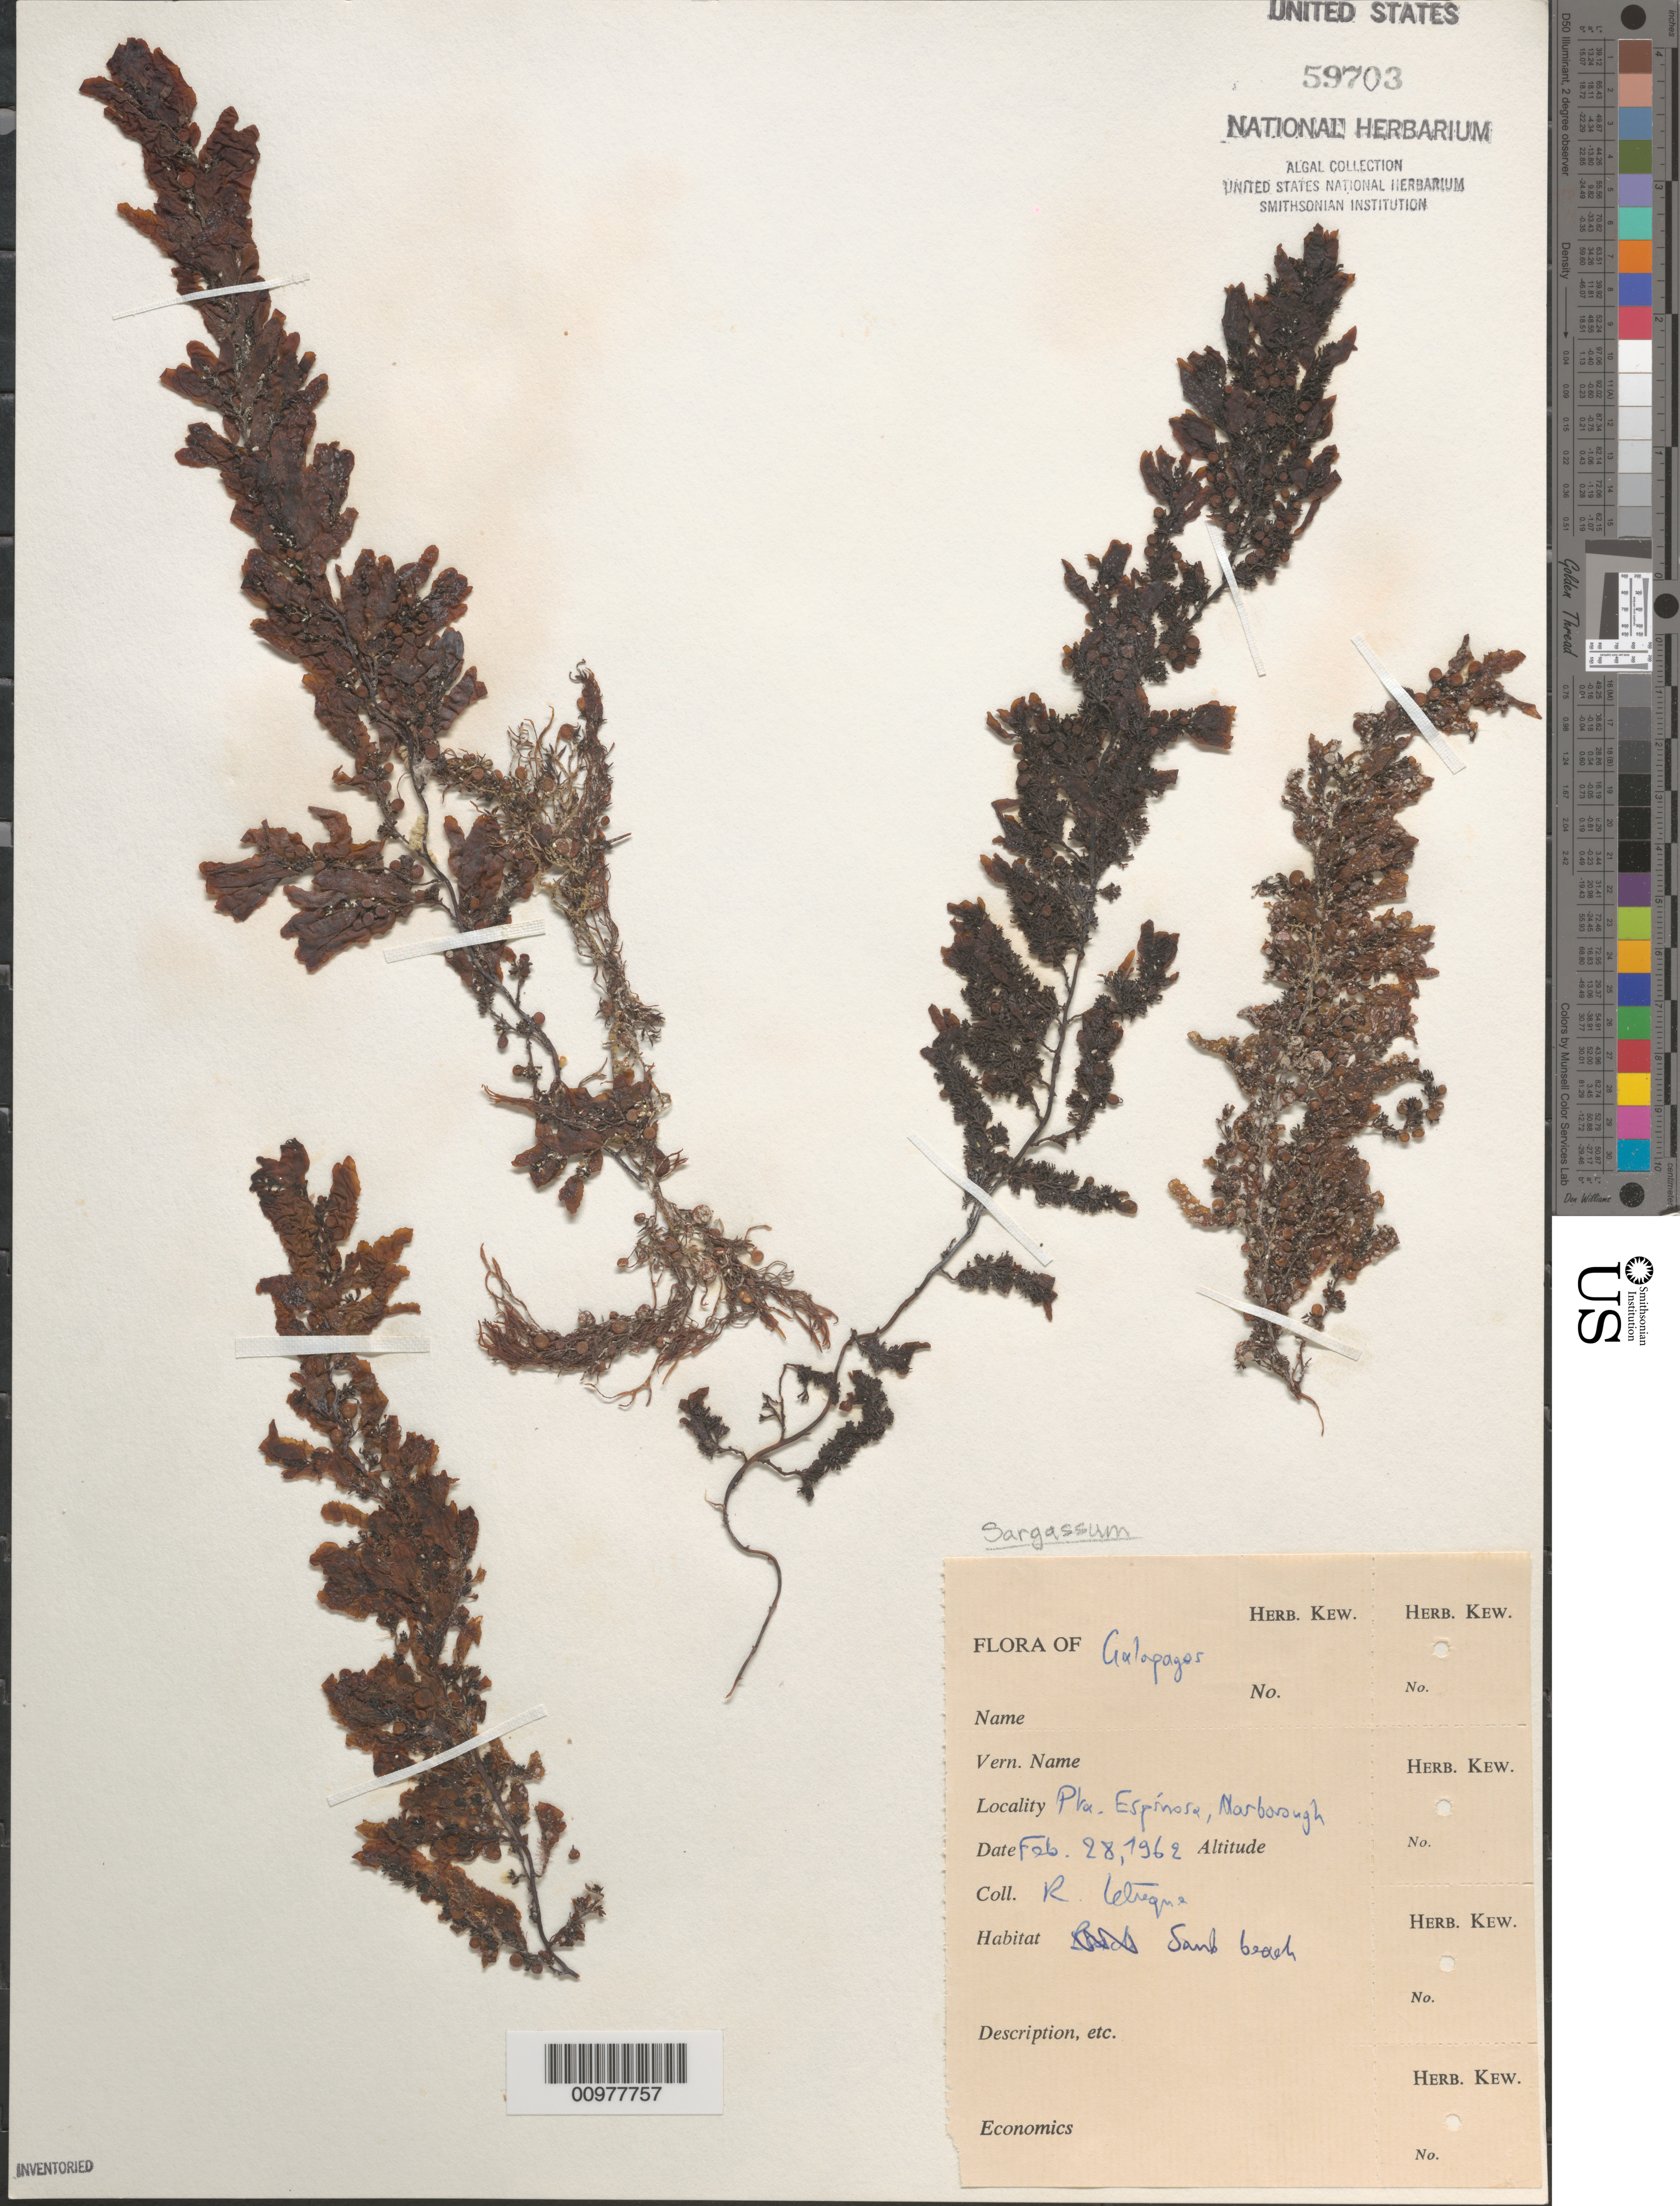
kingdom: Chromista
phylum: Ochrophyta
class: Phaeophyceae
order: Fucales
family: Sargassaceae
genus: Sargassum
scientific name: Sargassum sp.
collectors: R. Lebeque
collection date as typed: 28 Feb 1962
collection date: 1962-02-28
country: Ecuador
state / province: Colón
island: Fernandina [Narborough]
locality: Punta Espinosa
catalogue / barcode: US 59703